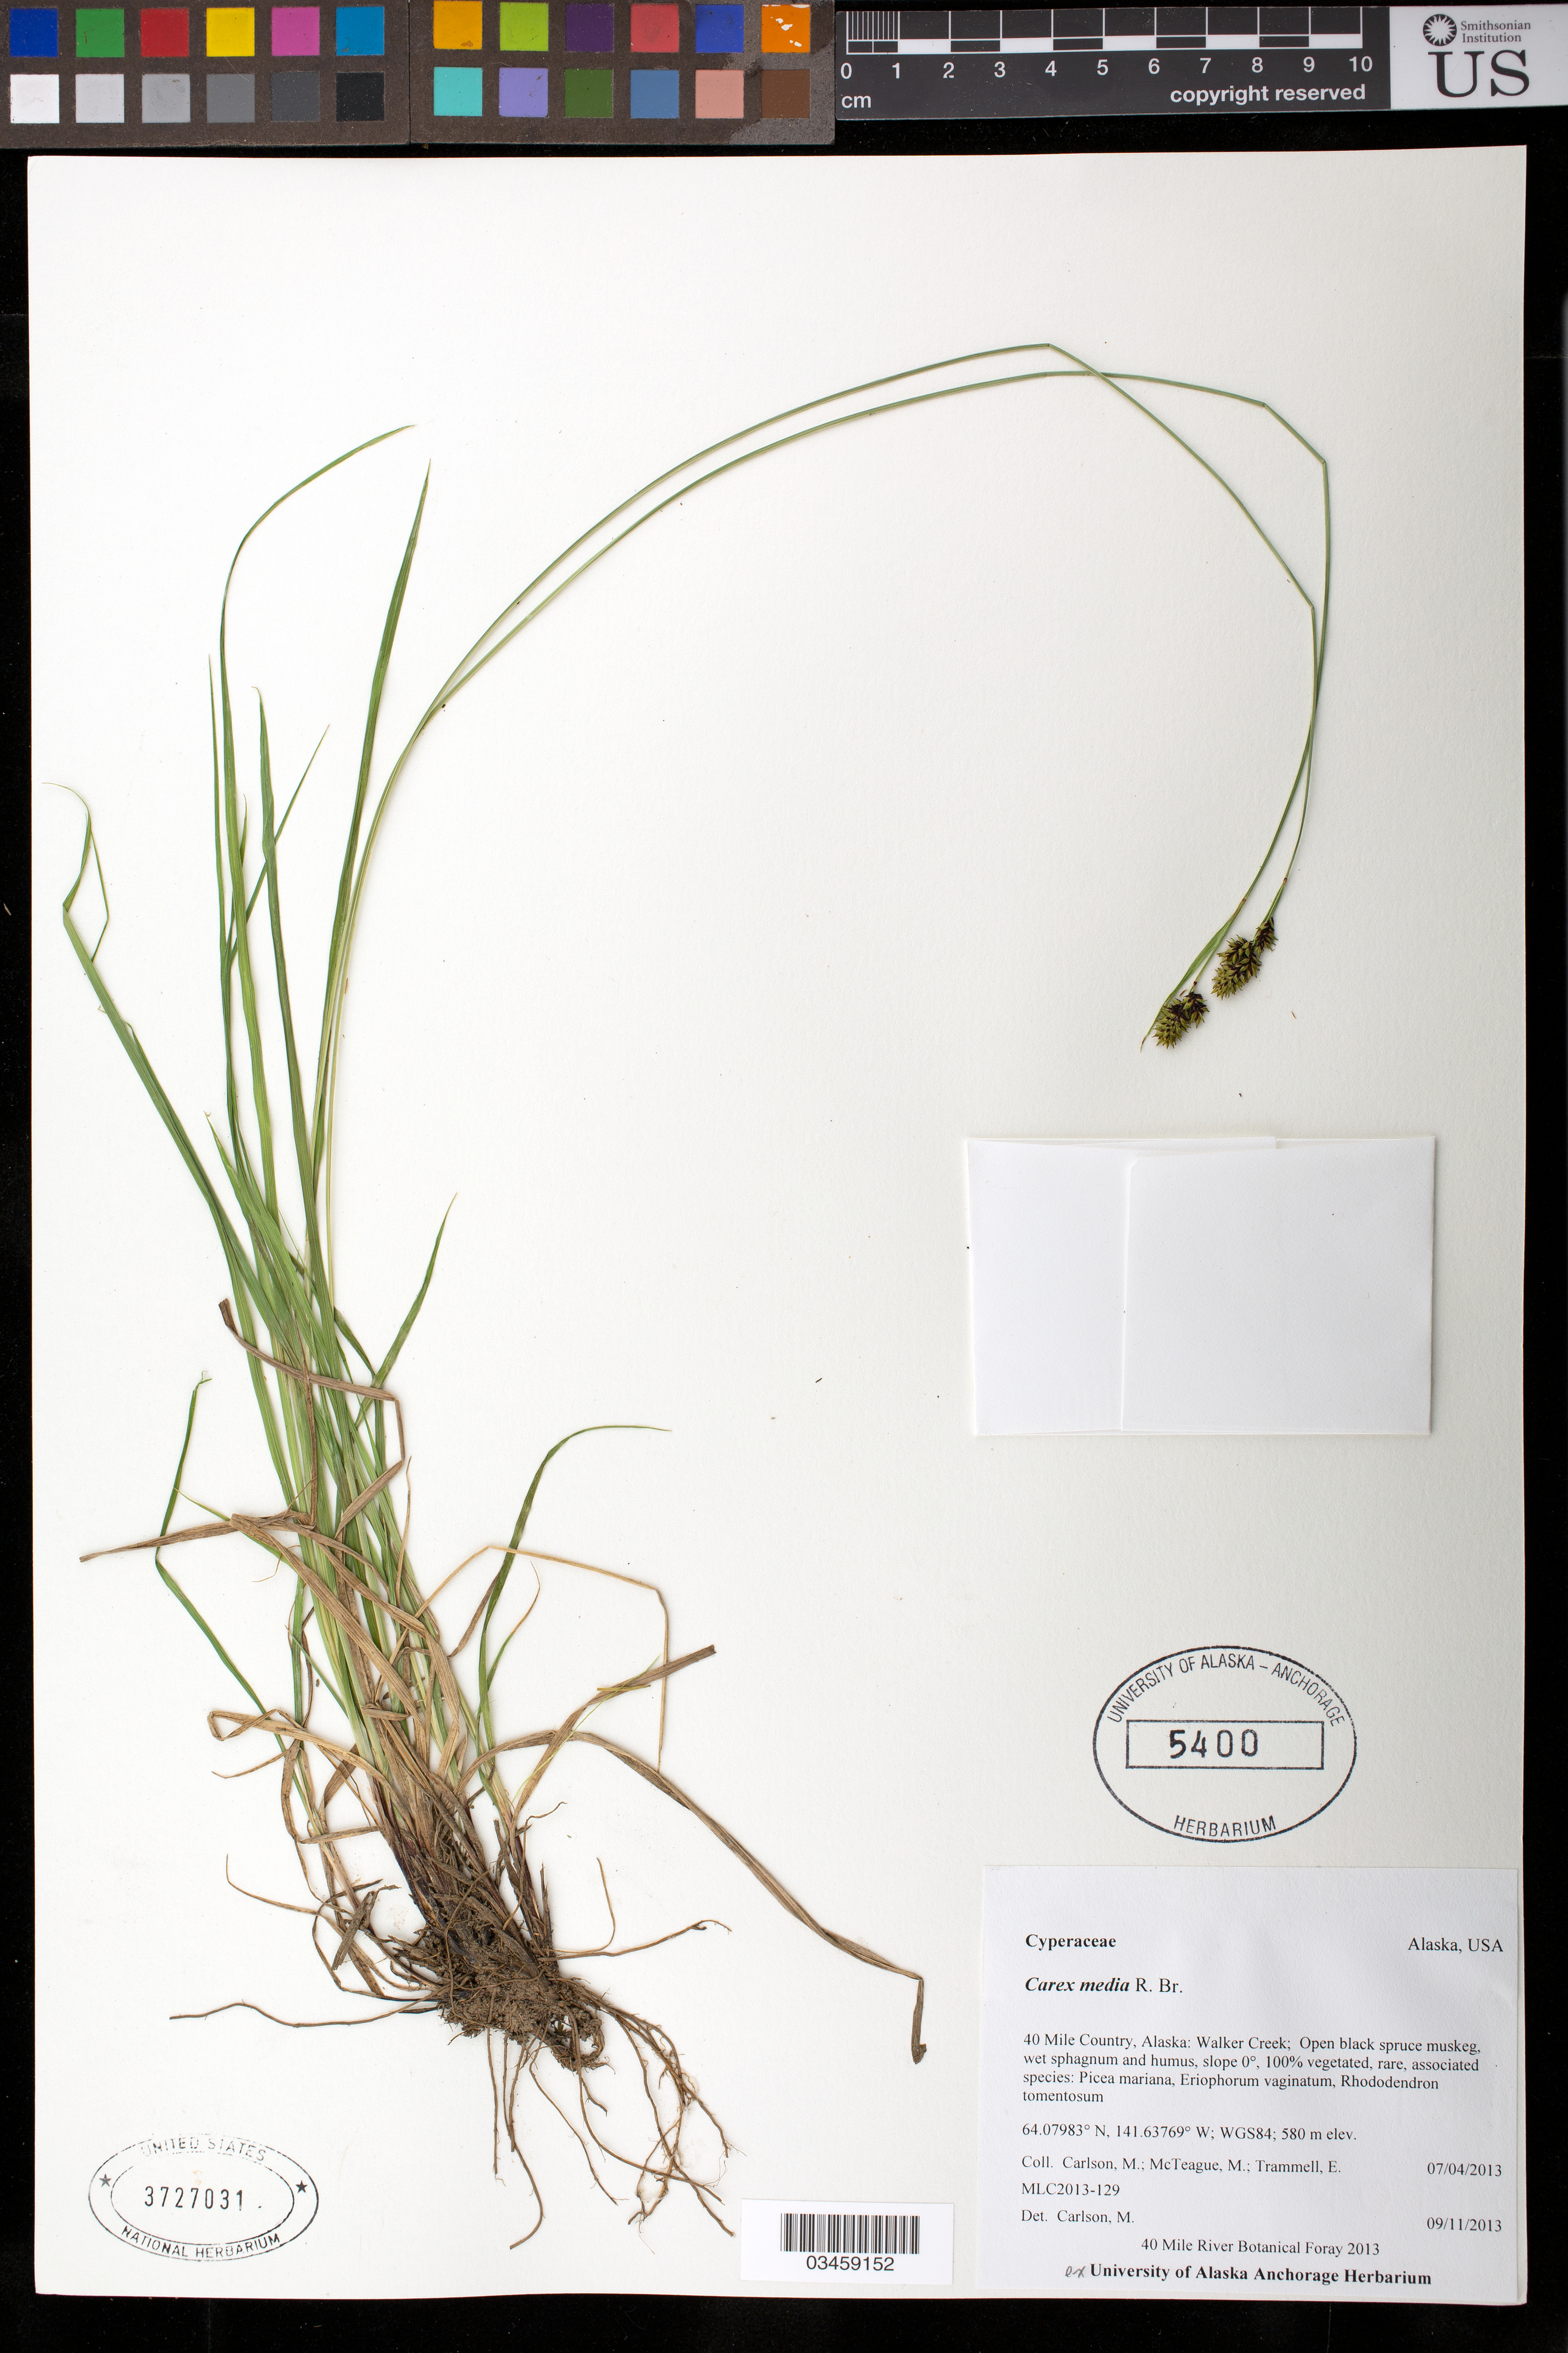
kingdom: Plantae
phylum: Tracheophyta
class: Liliopsida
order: Poales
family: Cyperaceae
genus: Carex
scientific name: Carex media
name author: R. Br.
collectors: M. Carlson, M. McTeague & E. Trammell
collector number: MLC2013-129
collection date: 2013-07-04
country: United States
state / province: Alaska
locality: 40 mi. Country, Walker Creek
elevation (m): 177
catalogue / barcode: US 3727031